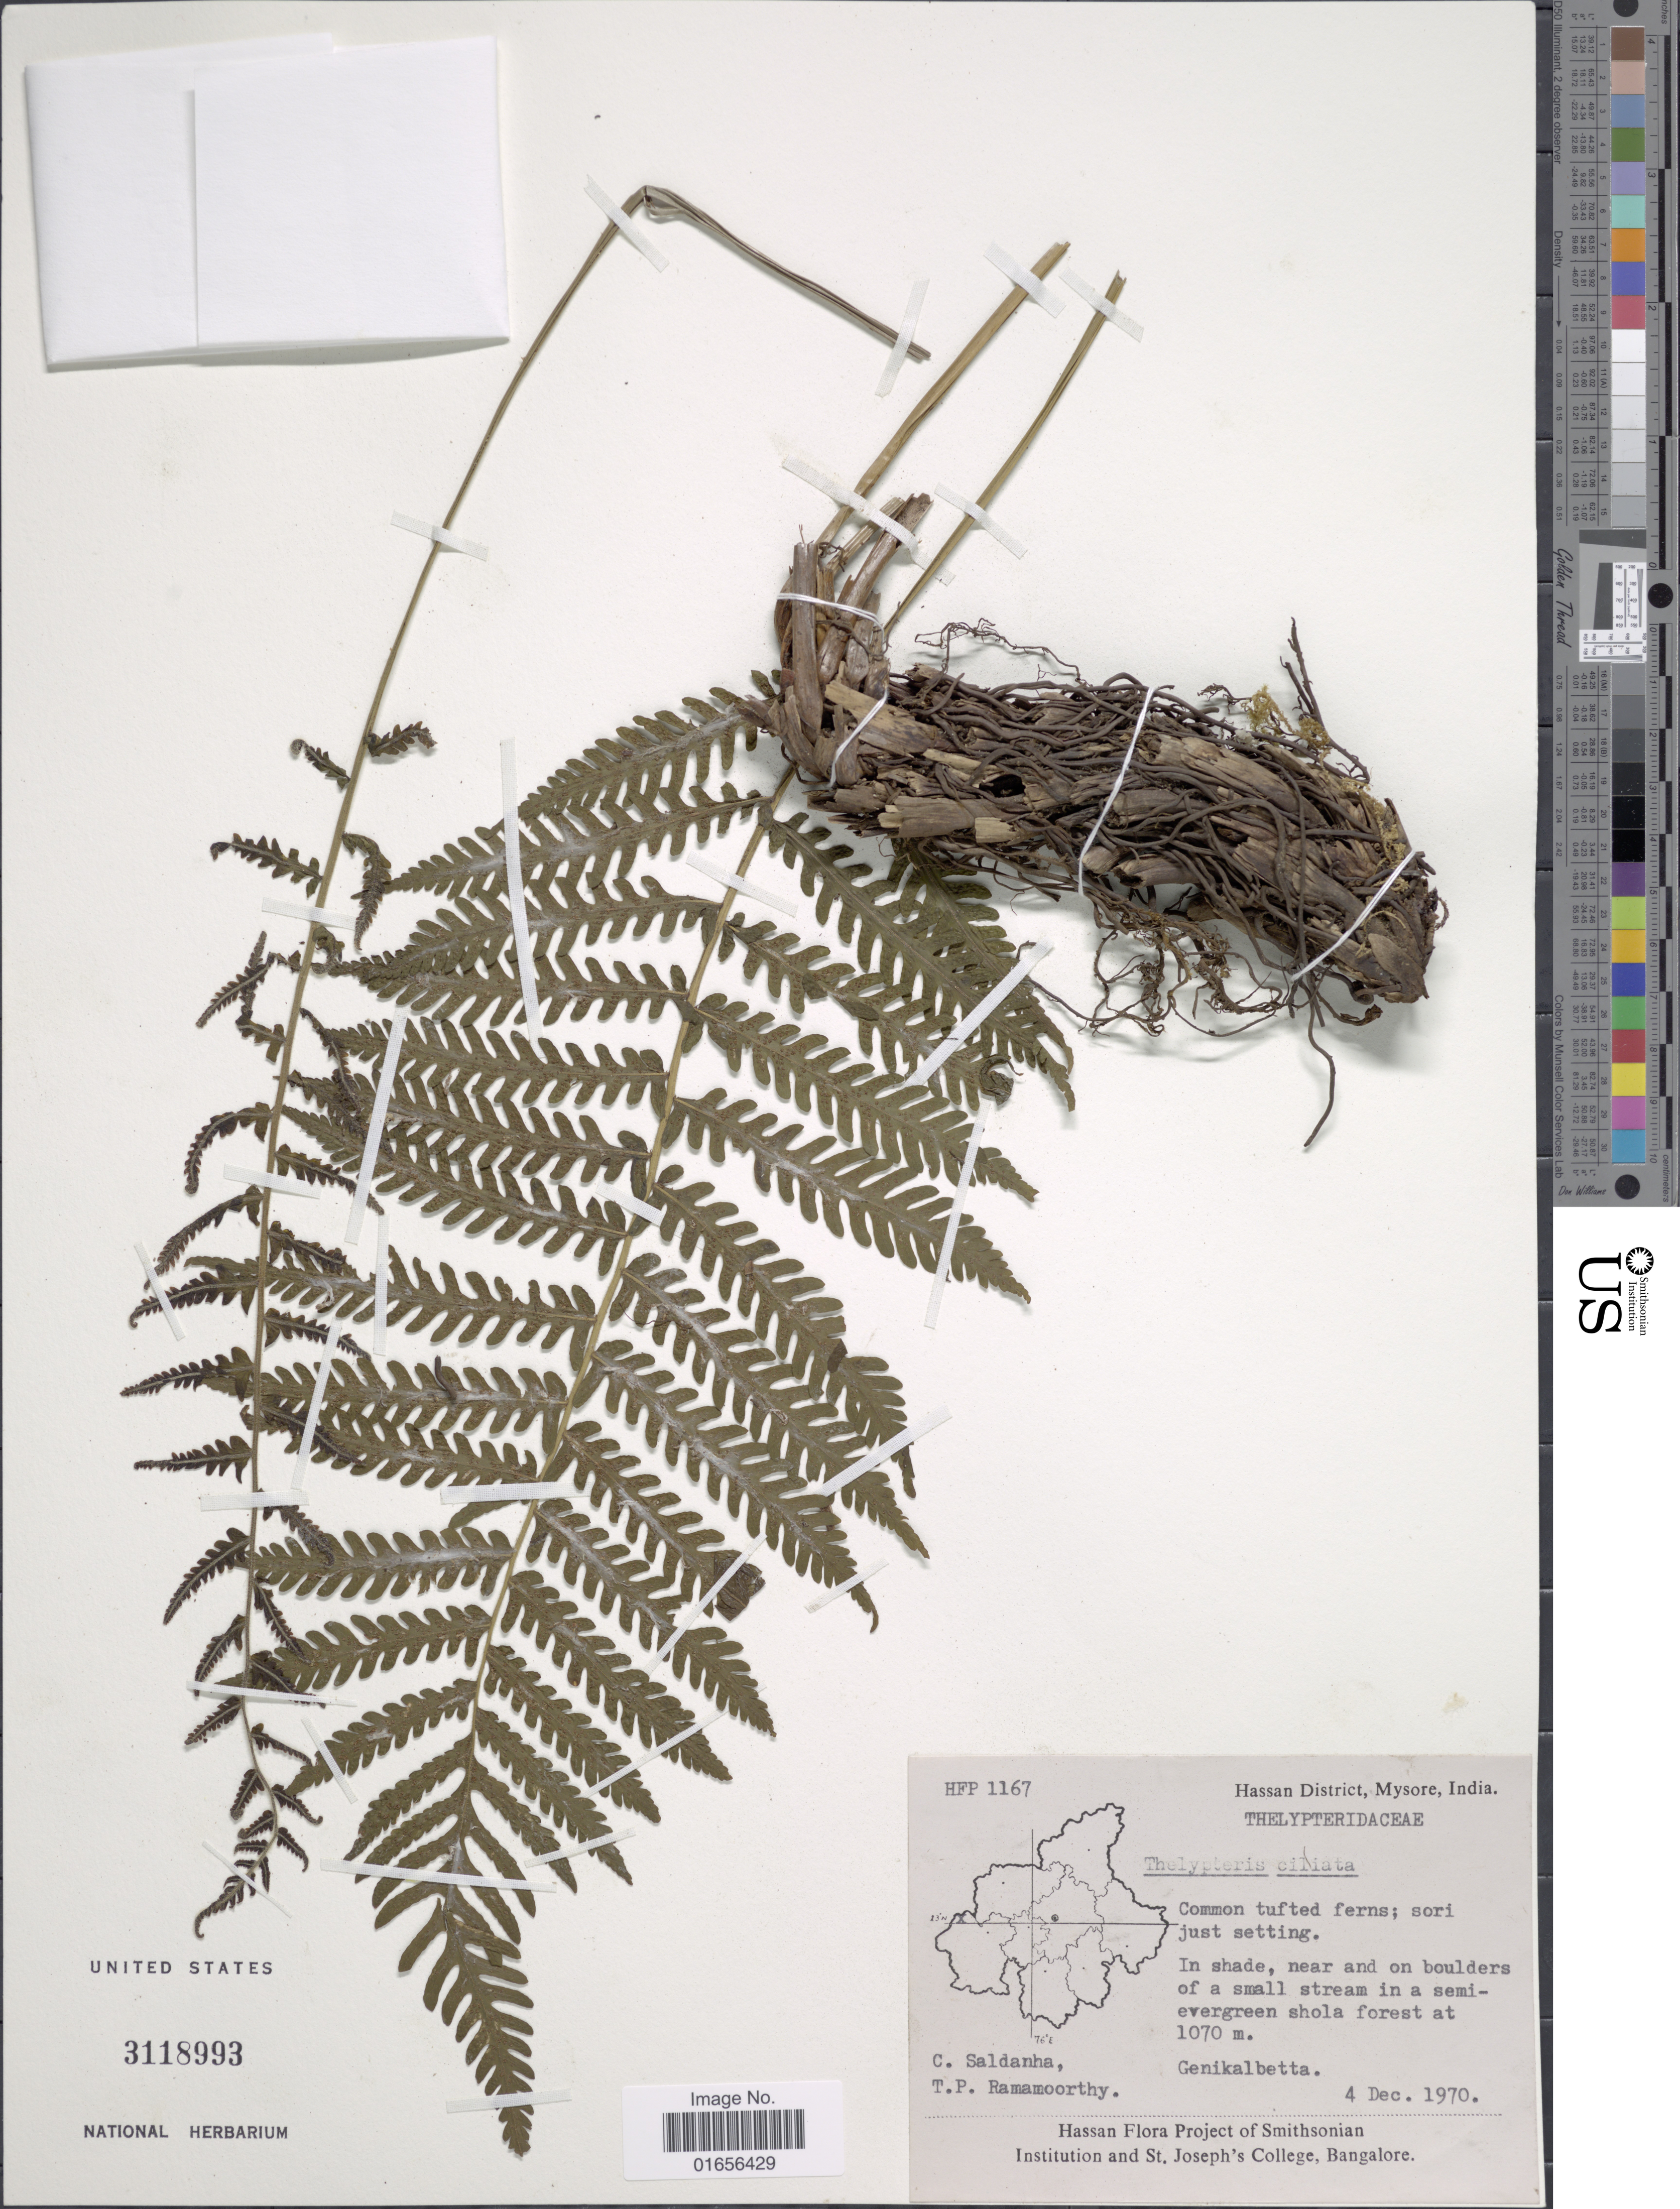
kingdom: Plantae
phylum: Tracheophyta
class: Polypodiopsida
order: Polypodiales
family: Thelypteridaceae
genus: Trigonospora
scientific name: Trigonospora ciliata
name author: (Benth.) Holttum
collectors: C. Saldanha & T. P. Ramamoorthy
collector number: HFP 1167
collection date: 1970-12-04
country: India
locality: Hassan District, Mysore, India, Genikalbetta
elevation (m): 1070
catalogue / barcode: US 3118993